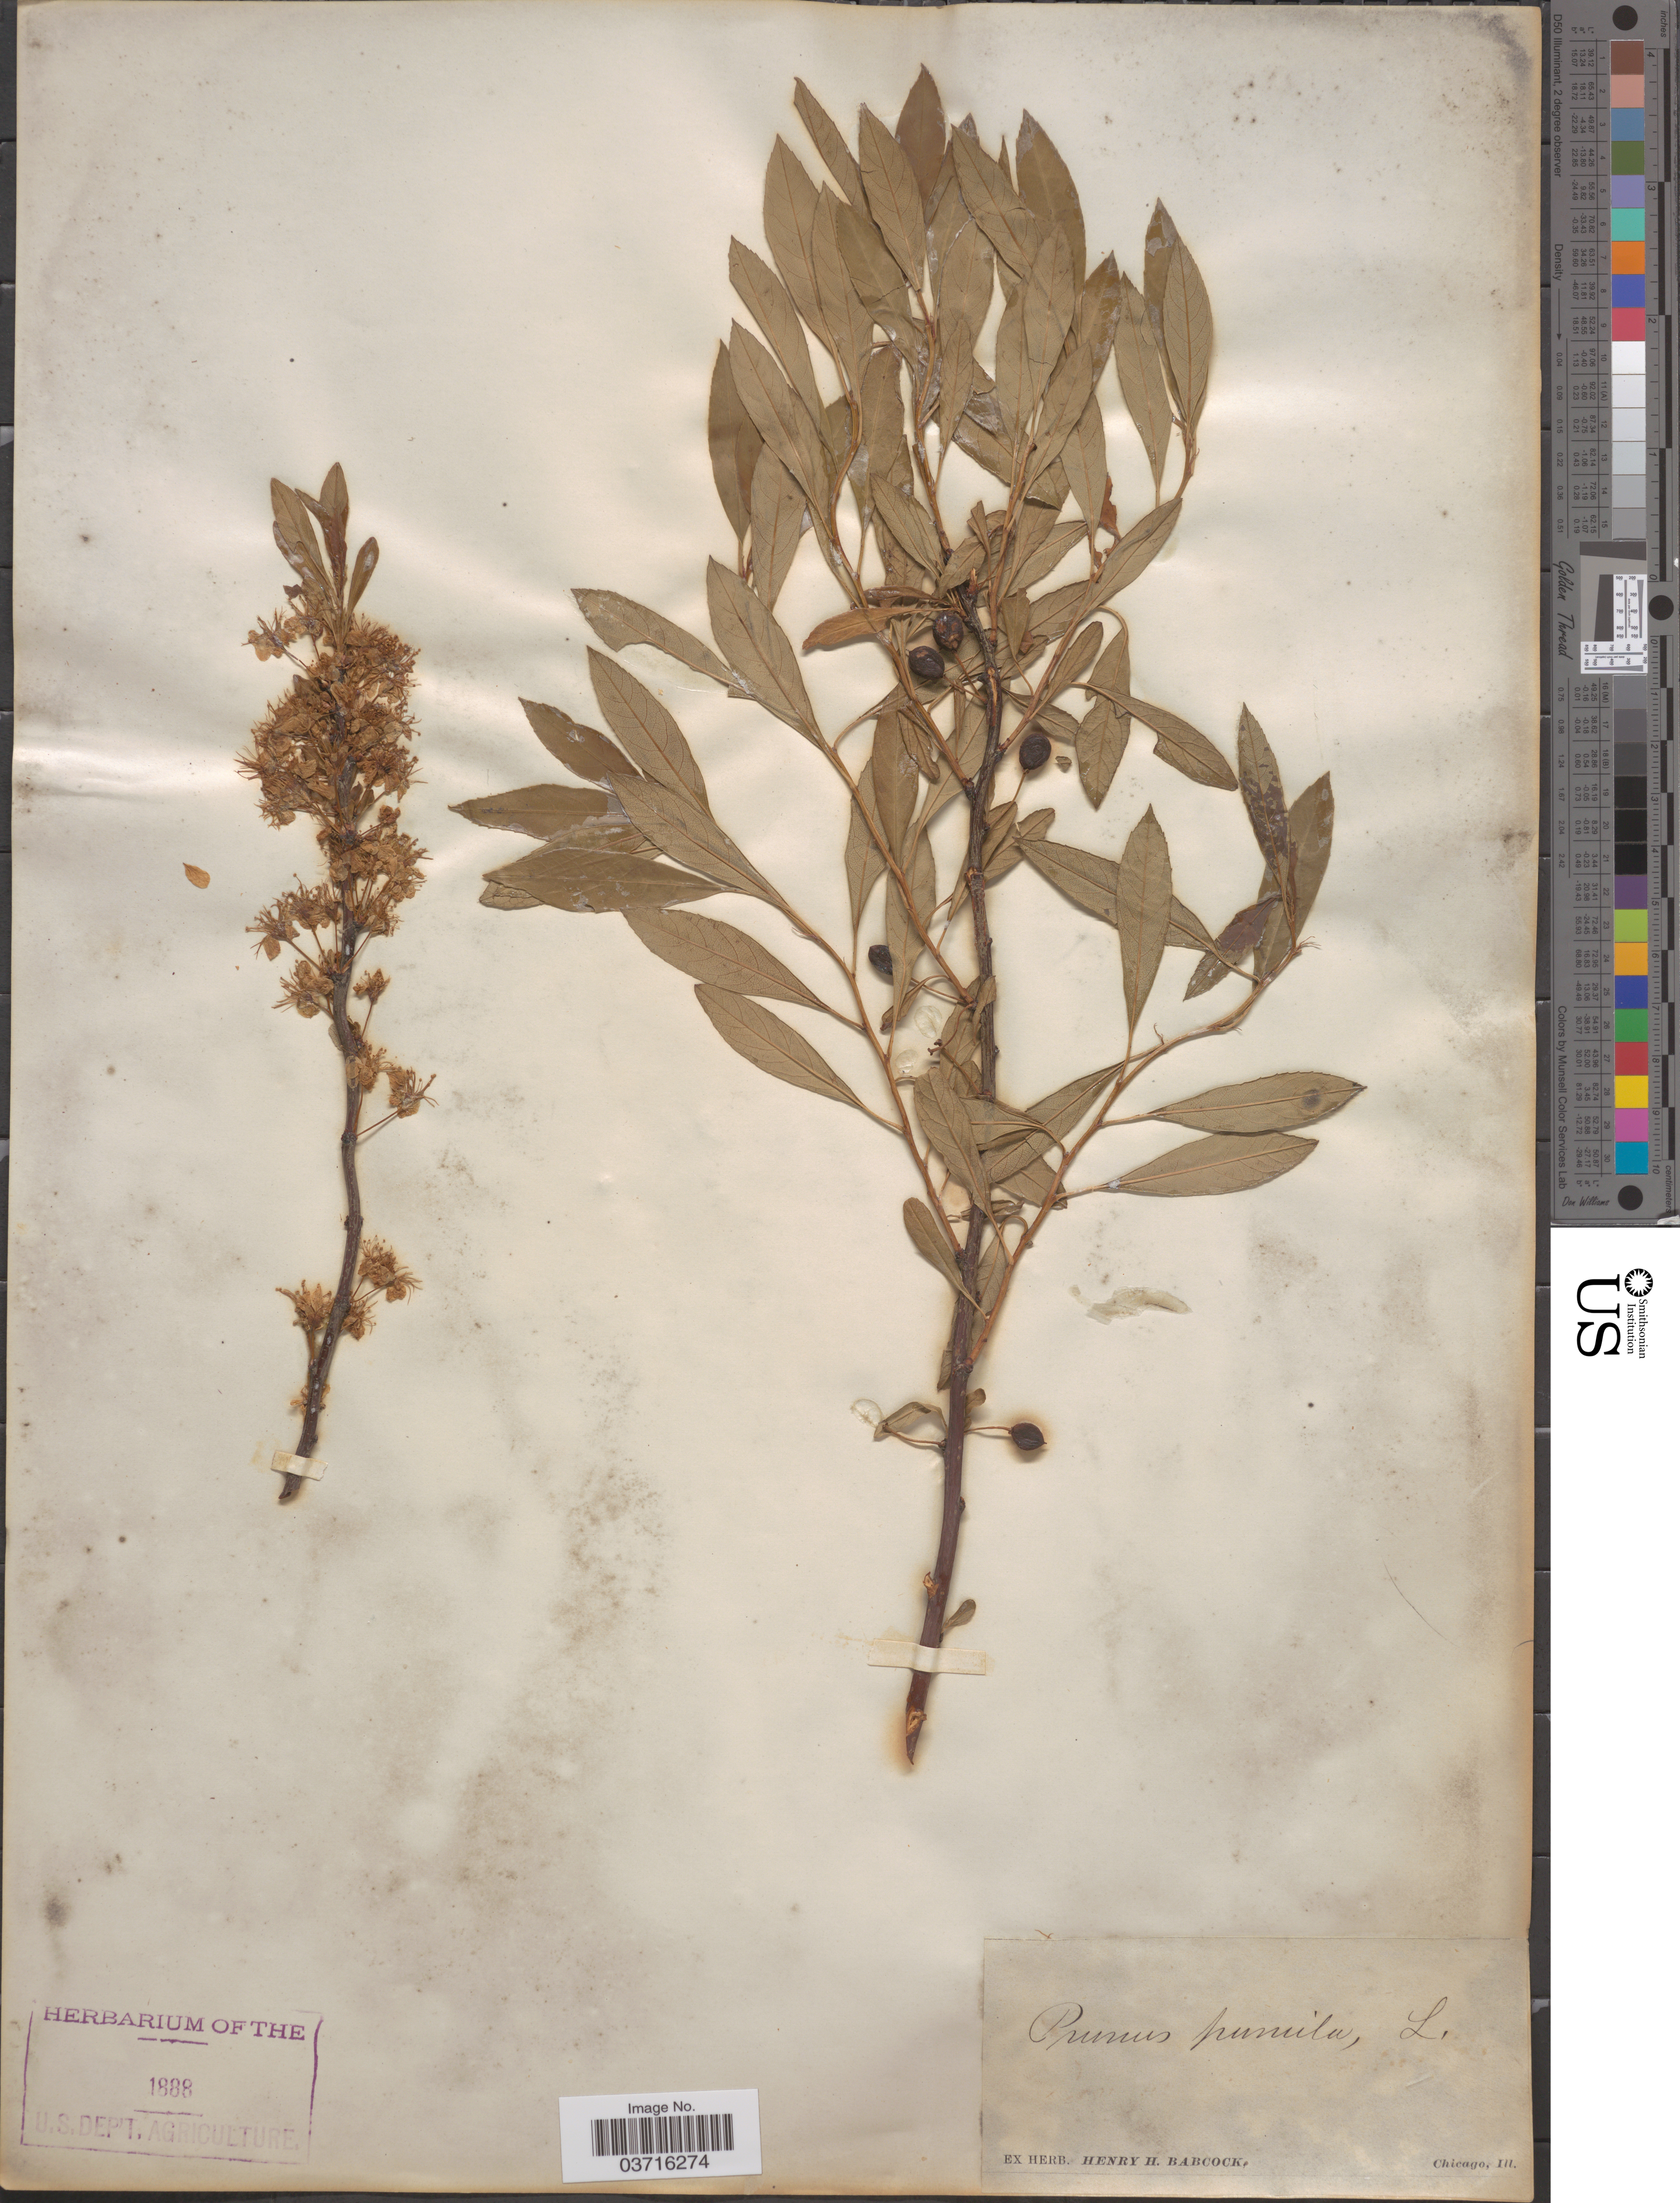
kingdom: Plantae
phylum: Tracheophyta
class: Magnoliopsida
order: Rosales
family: Rosaceae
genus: Prunus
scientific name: Prunus pumila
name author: L.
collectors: ex herb. Henry Homes Babcock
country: United States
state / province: Illinois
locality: Chicago [unsure placement].